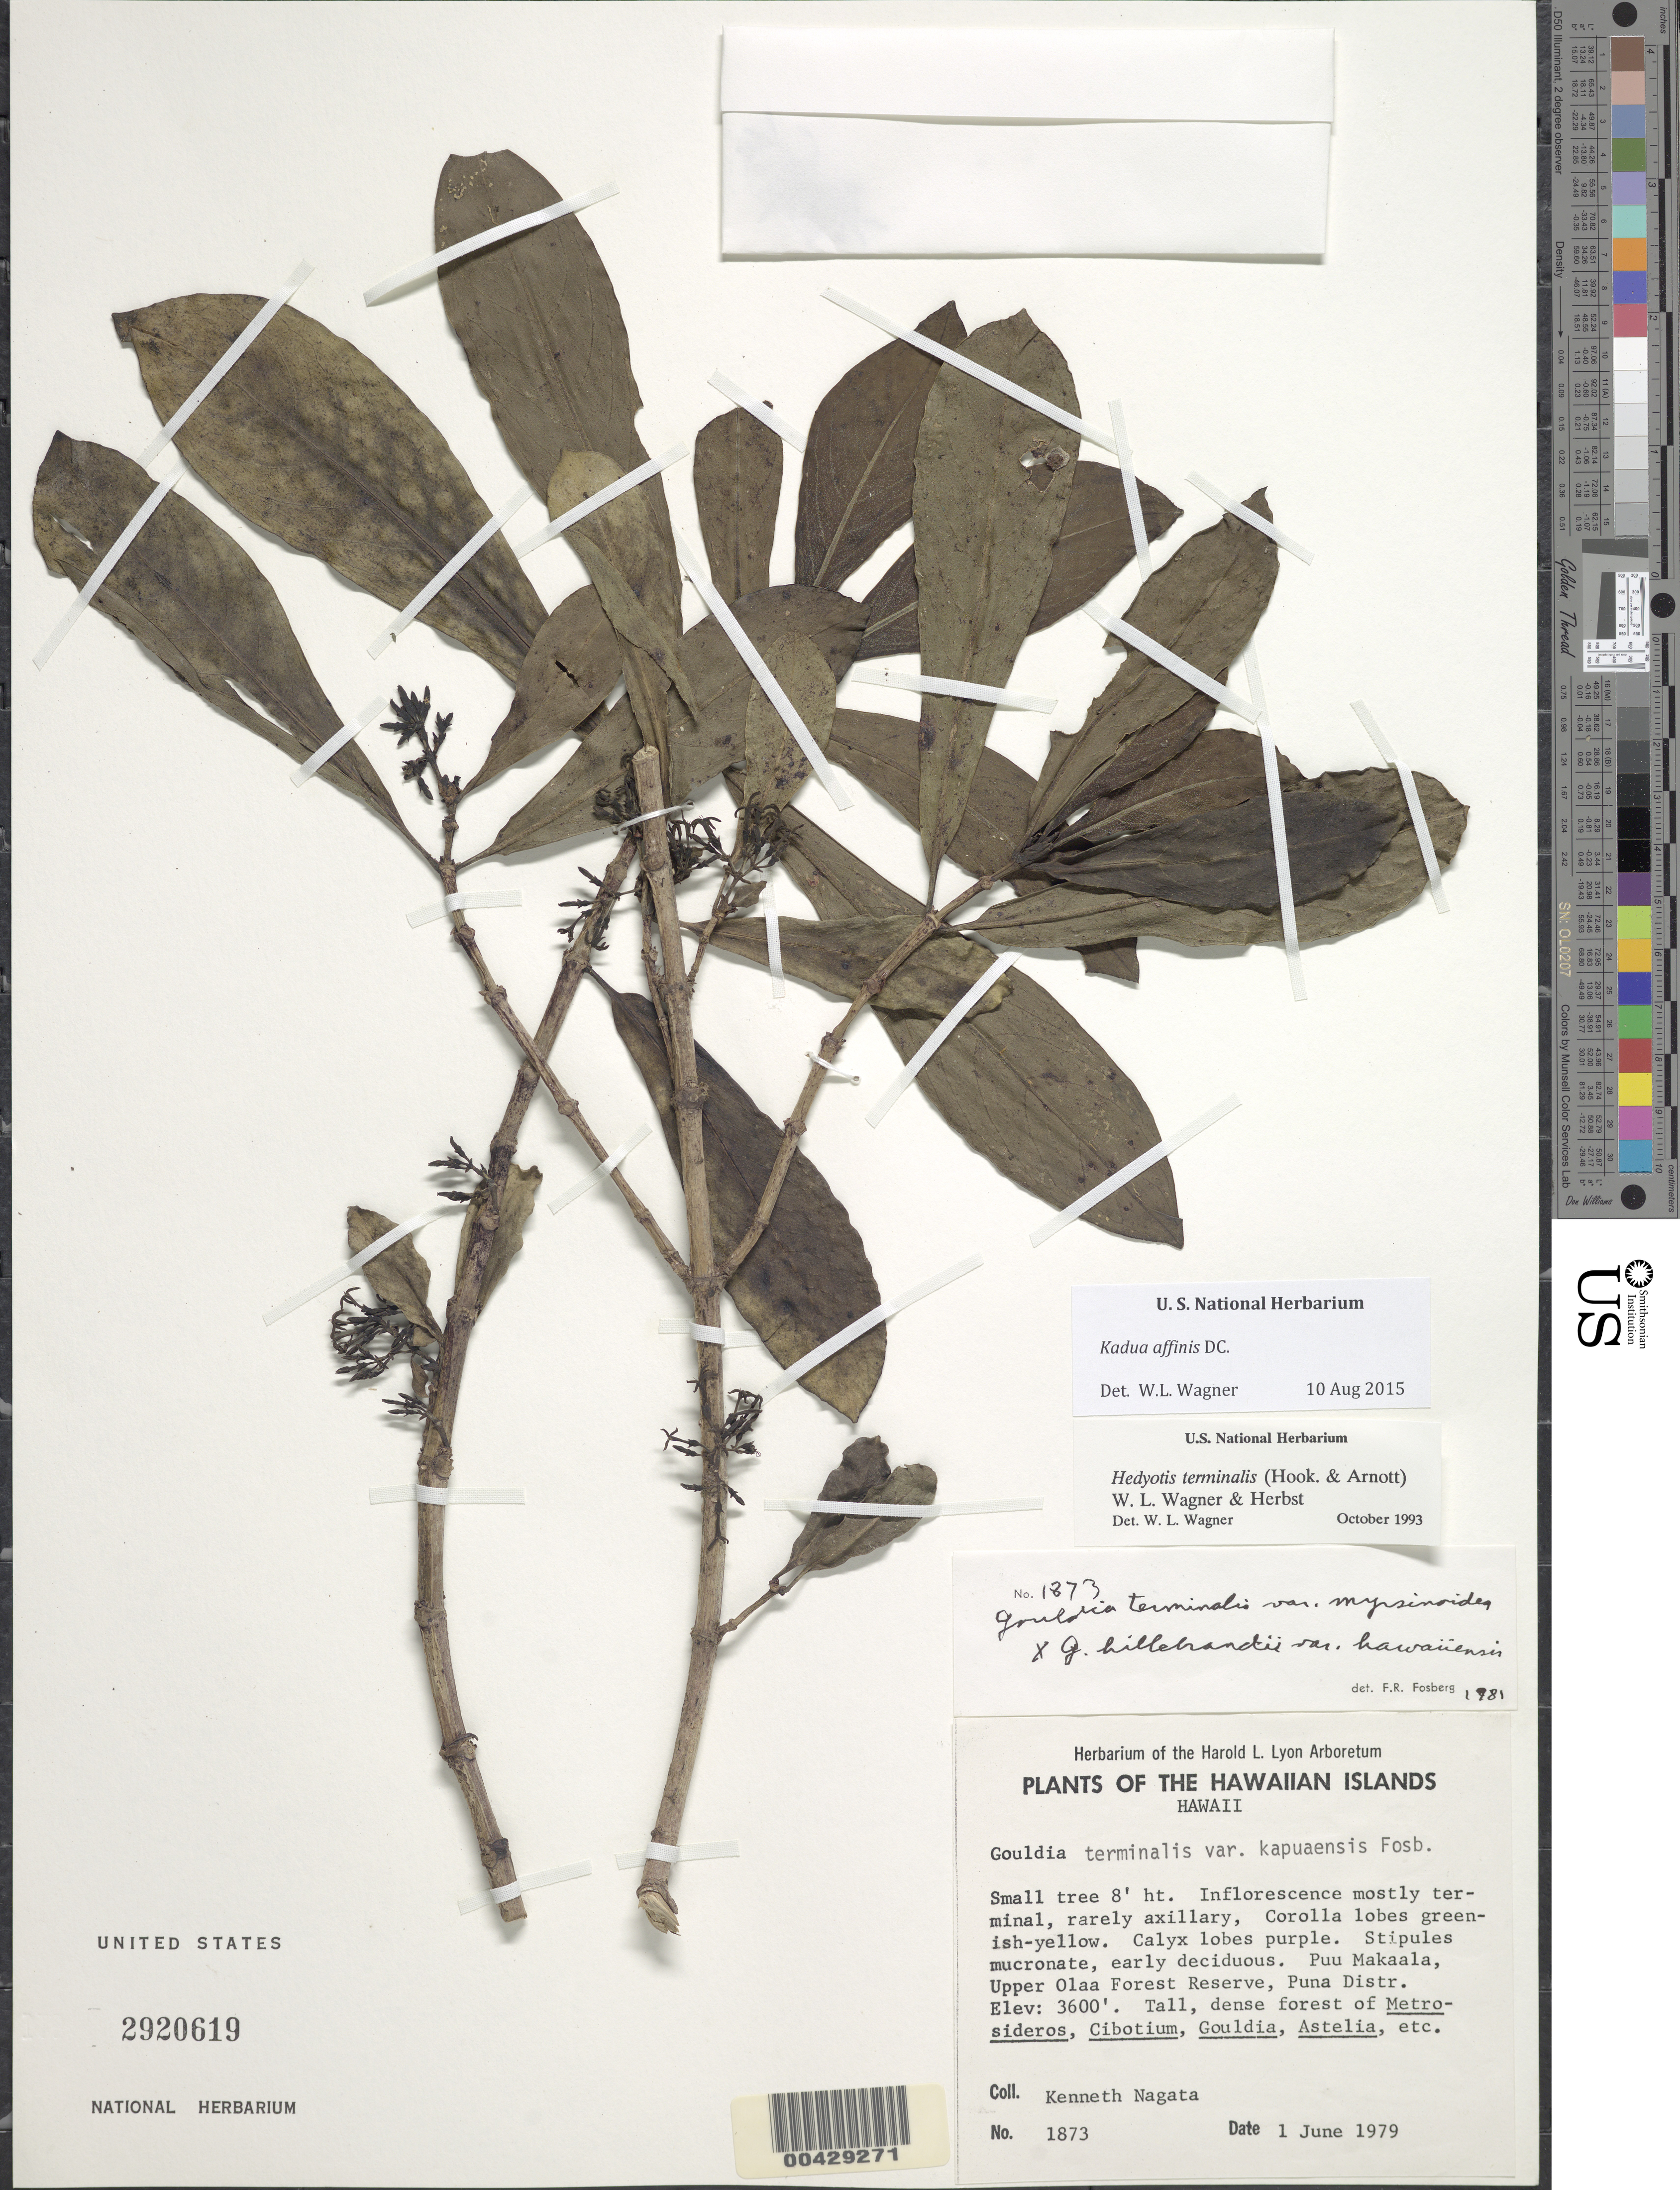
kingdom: Plantae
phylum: Tracheophyta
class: Magnoliopsida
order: Gentianales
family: Rubiaceae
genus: Kadua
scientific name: Kadua affinis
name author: DC.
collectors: K. Nagata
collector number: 1873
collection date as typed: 1 Jun 1979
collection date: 1979-06-01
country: United States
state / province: Hawaii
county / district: Hawaii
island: Hawaii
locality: Puu Makaala, Upper Olaa Forest Reserve, Puna District.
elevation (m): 1097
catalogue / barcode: US 2920619